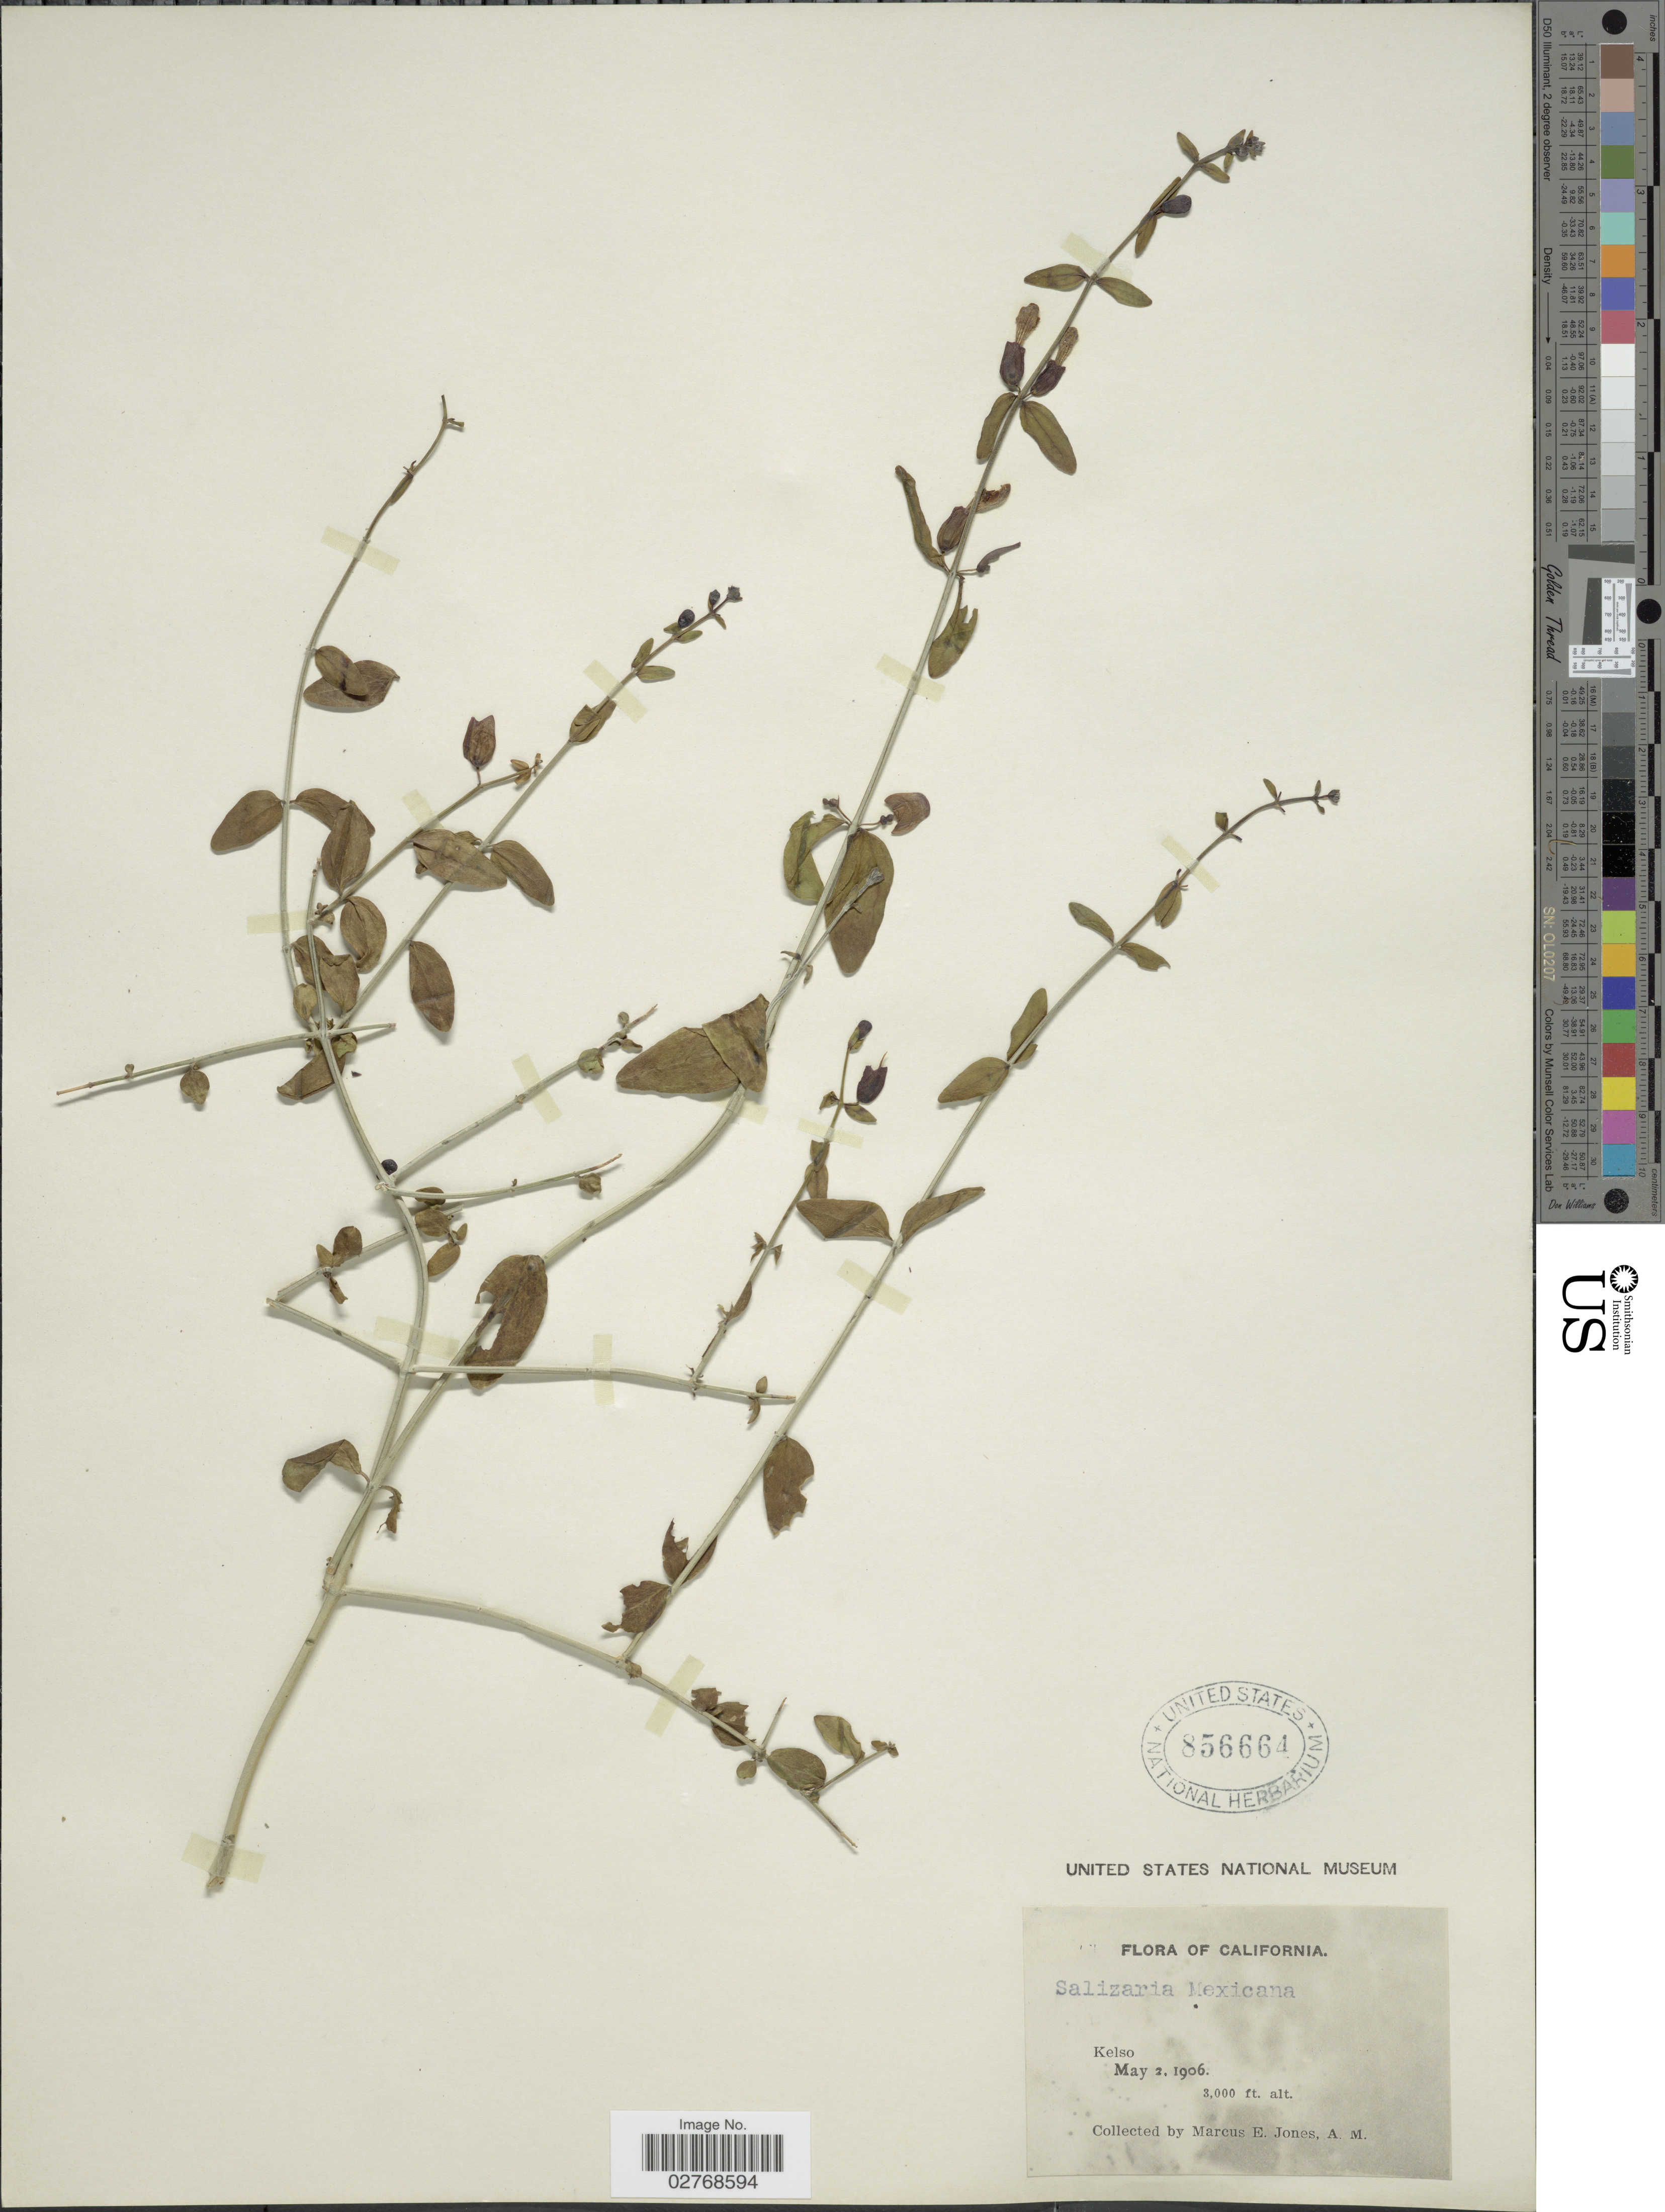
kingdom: Plantae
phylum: Tracheophyta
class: Magnoliopsida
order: Lamiales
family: Lamiaceae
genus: Scutellaria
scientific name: Scutellaria mexicana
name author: (Torr.) A.J. Paton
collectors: M. E. Jones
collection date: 1906-05-02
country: United States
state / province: California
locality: Kelso.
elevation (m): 914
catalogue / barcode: US 856664